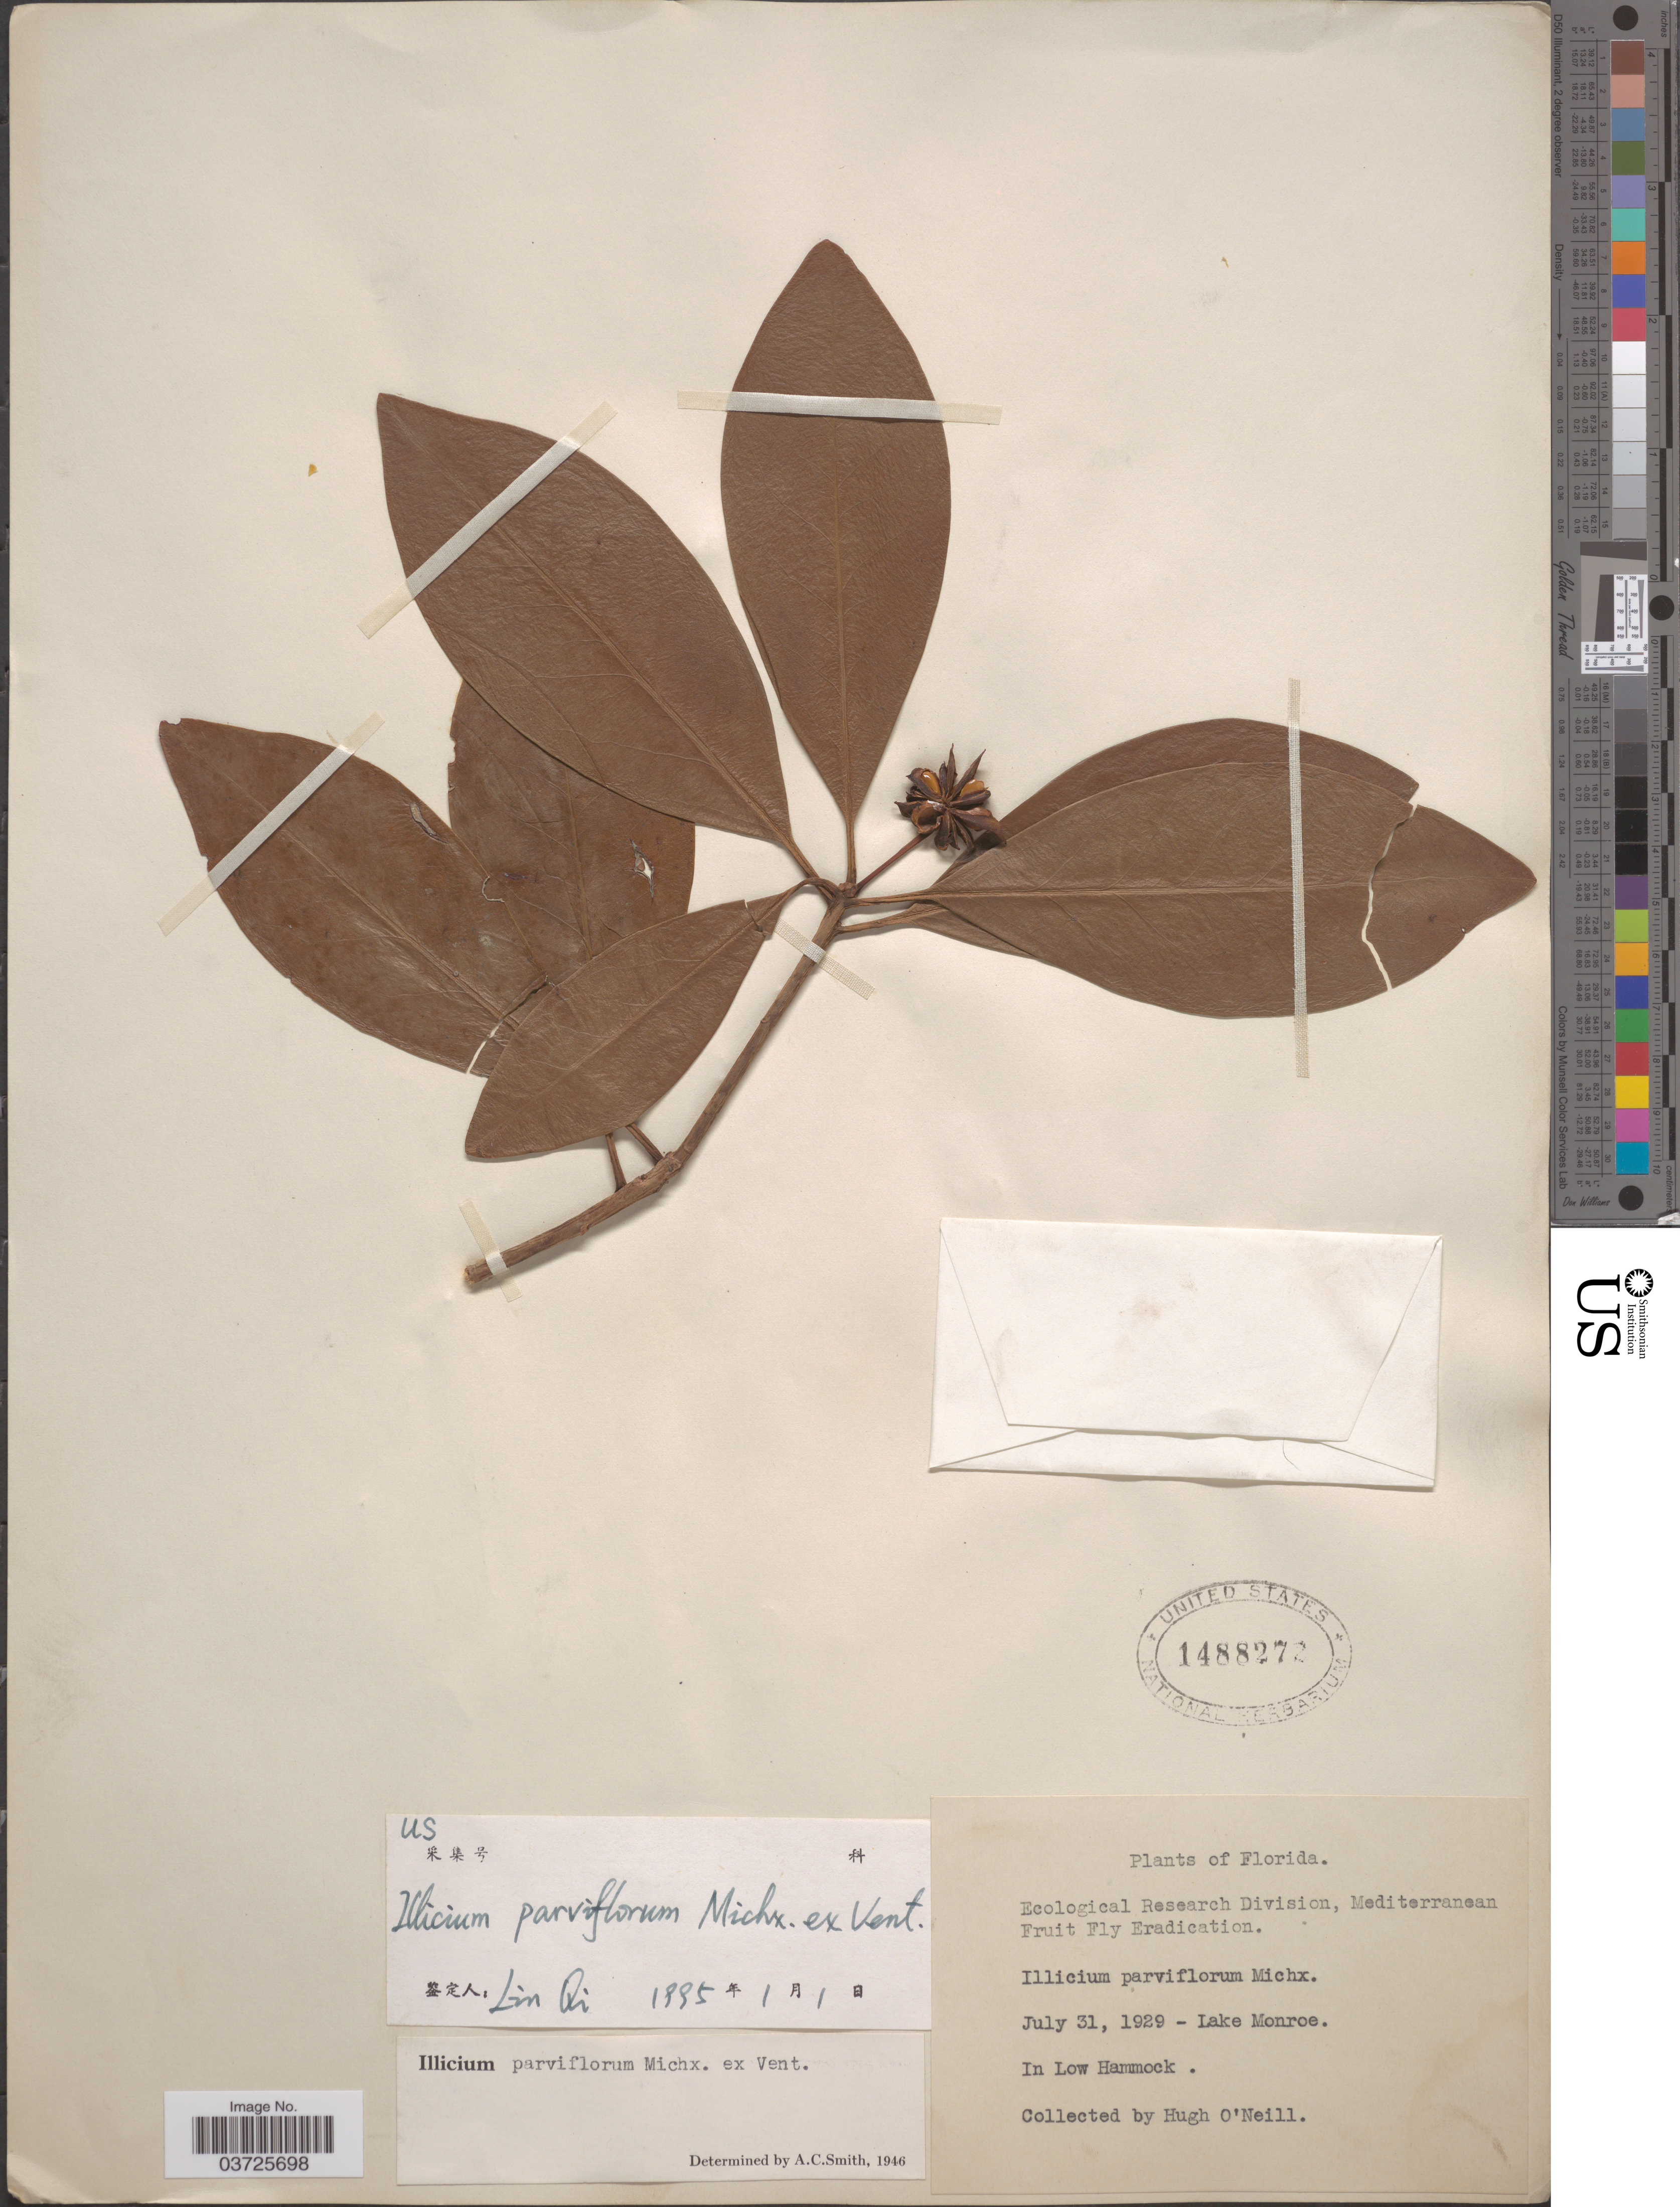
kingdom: Plantae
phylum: Tracheophyta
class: Magnoliopsida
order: Austrobaileyales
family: Schisandraceae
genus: Illicium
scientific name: Illicium parviflorum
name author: Michx. ex Vent.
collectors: H. O'Neill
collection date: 1929-07-31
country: United States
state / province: Florida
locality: Lake Monroe. In Low Hammock.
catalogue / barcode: US 1488272